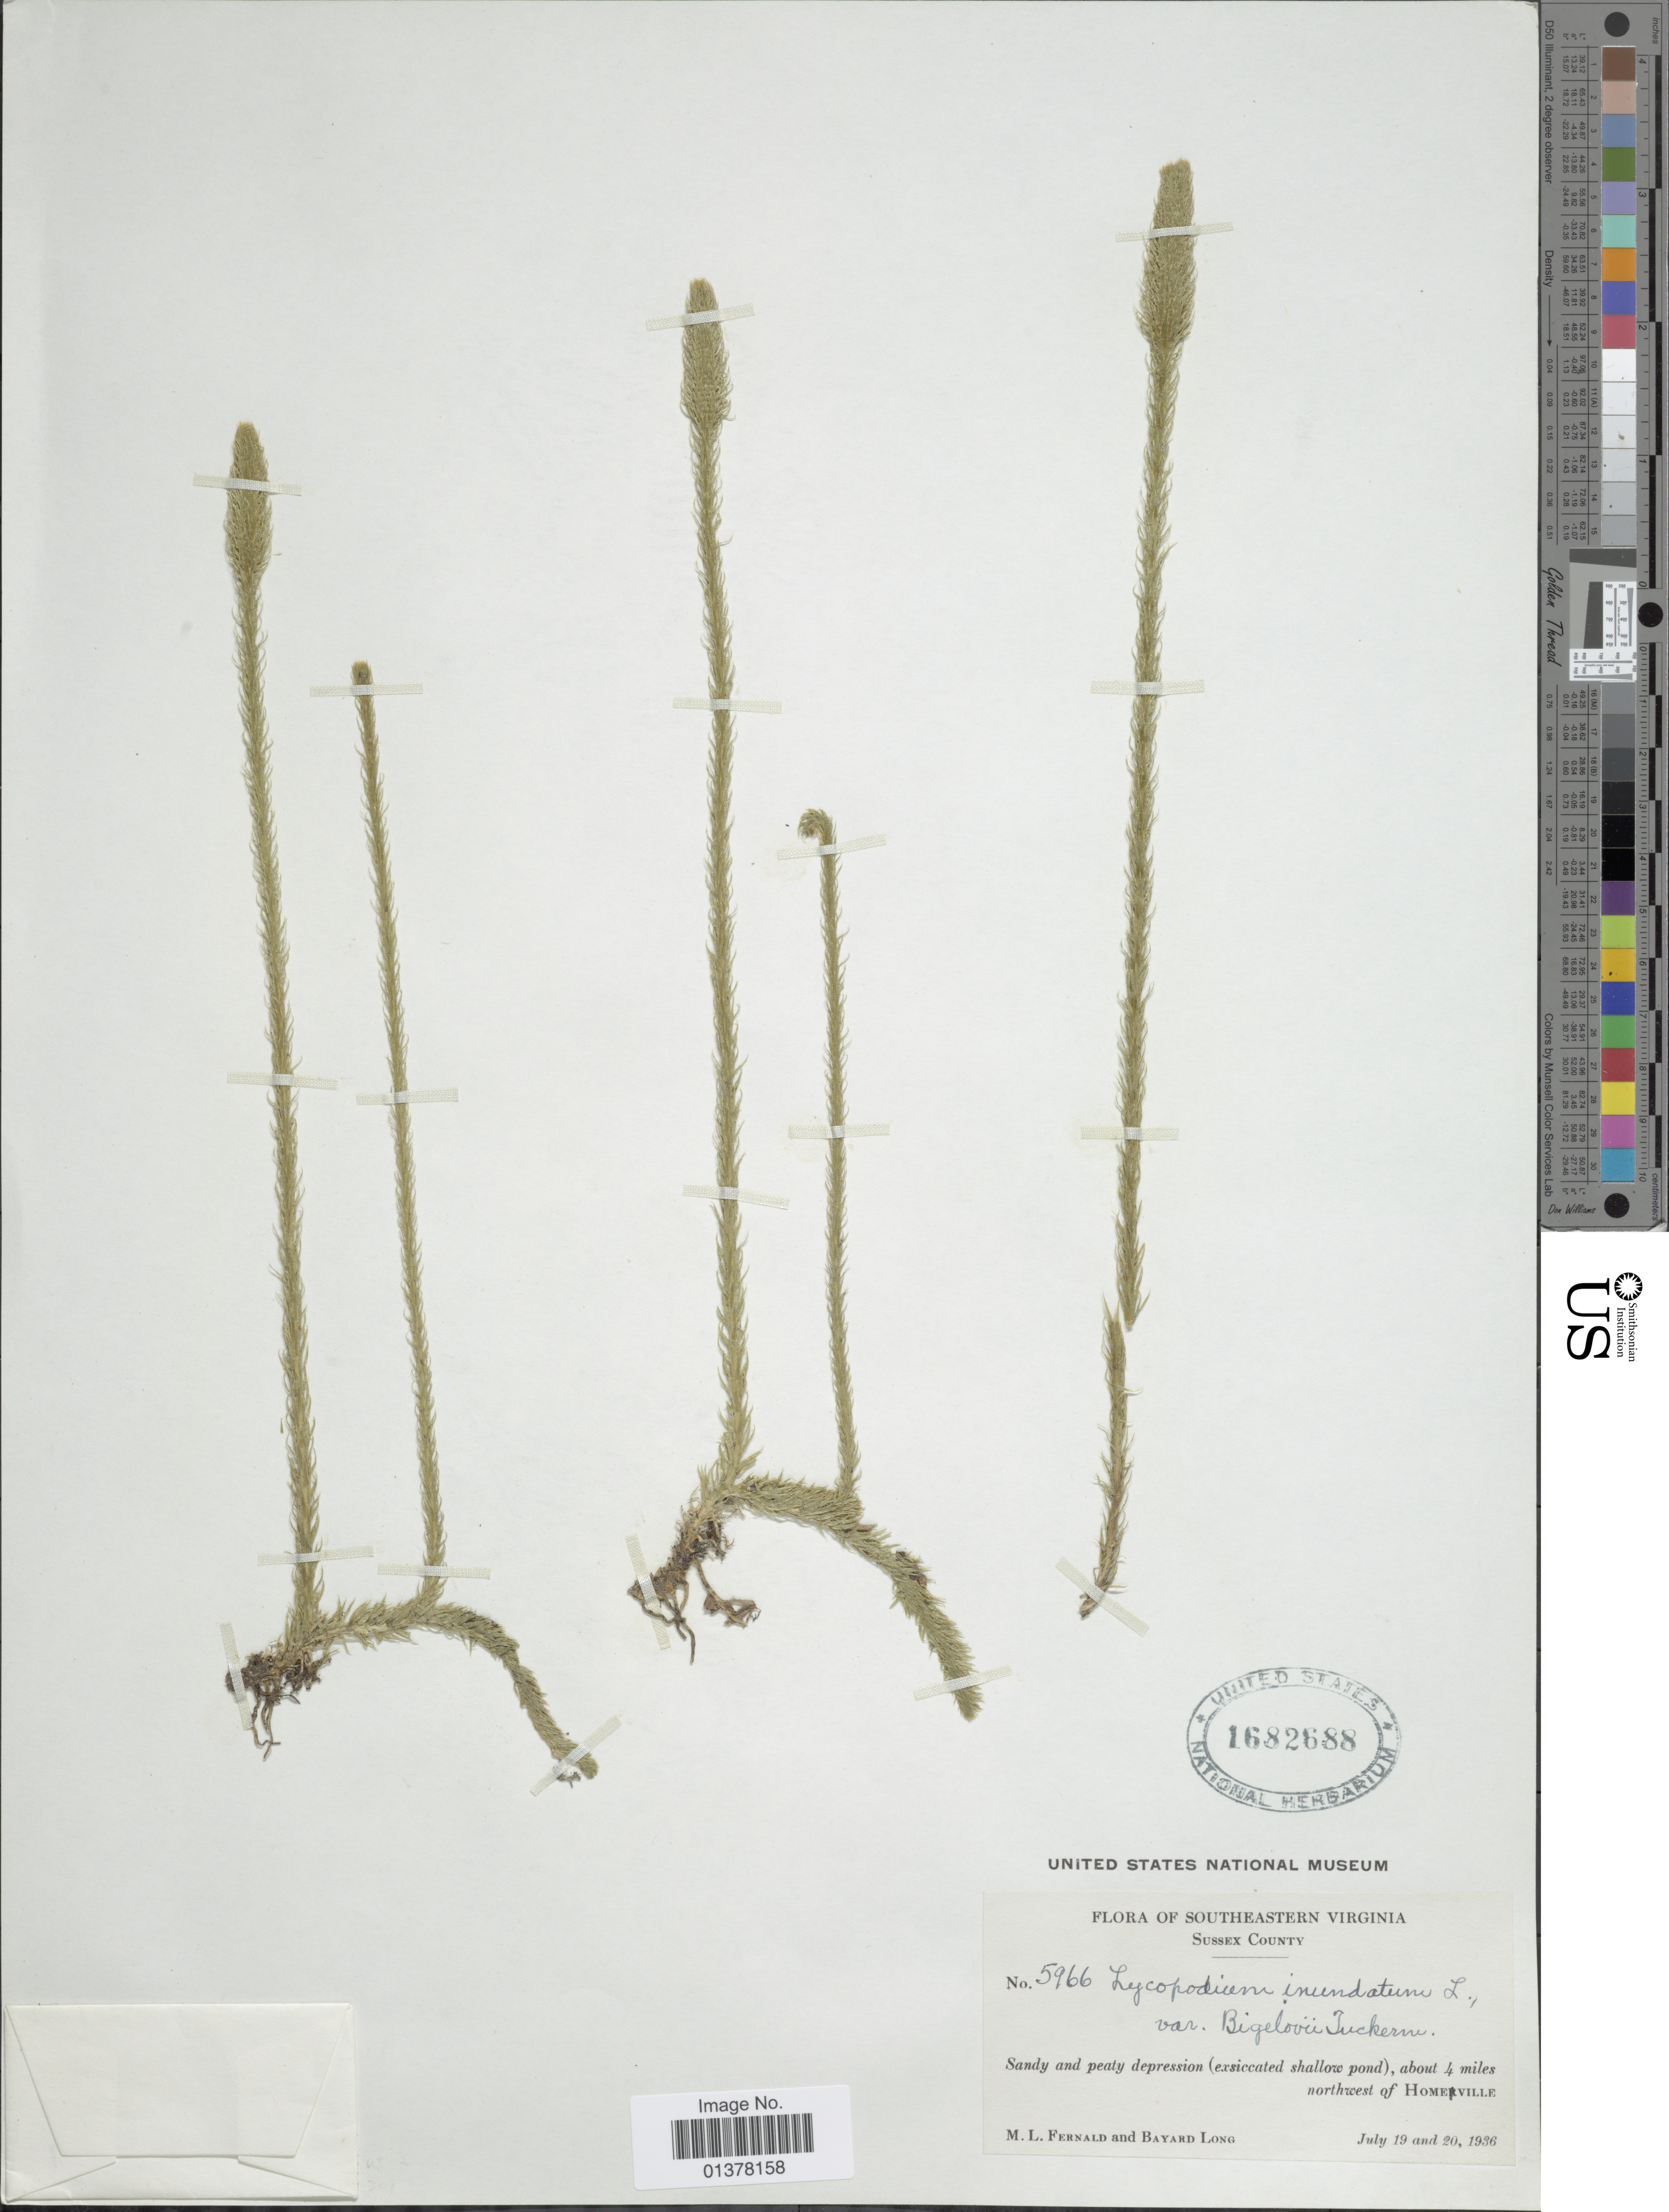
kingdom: Plantae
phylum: Tracheophyta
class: Lycopodiopsida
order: Lycopodiales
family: Lycopodiaceae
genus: Lycopodiella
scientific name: Lycopodiella appressa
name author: (Chapm.) Cranfill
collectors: M. L. Fernald & B. H. Long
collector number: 5966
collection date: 1936-07-19/1936-07-20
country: United States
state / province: Virginia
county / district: Sussex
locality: Southeastern Virginia, Sussex county, about 4miles northwest of Homeville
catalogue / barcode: US 1682688